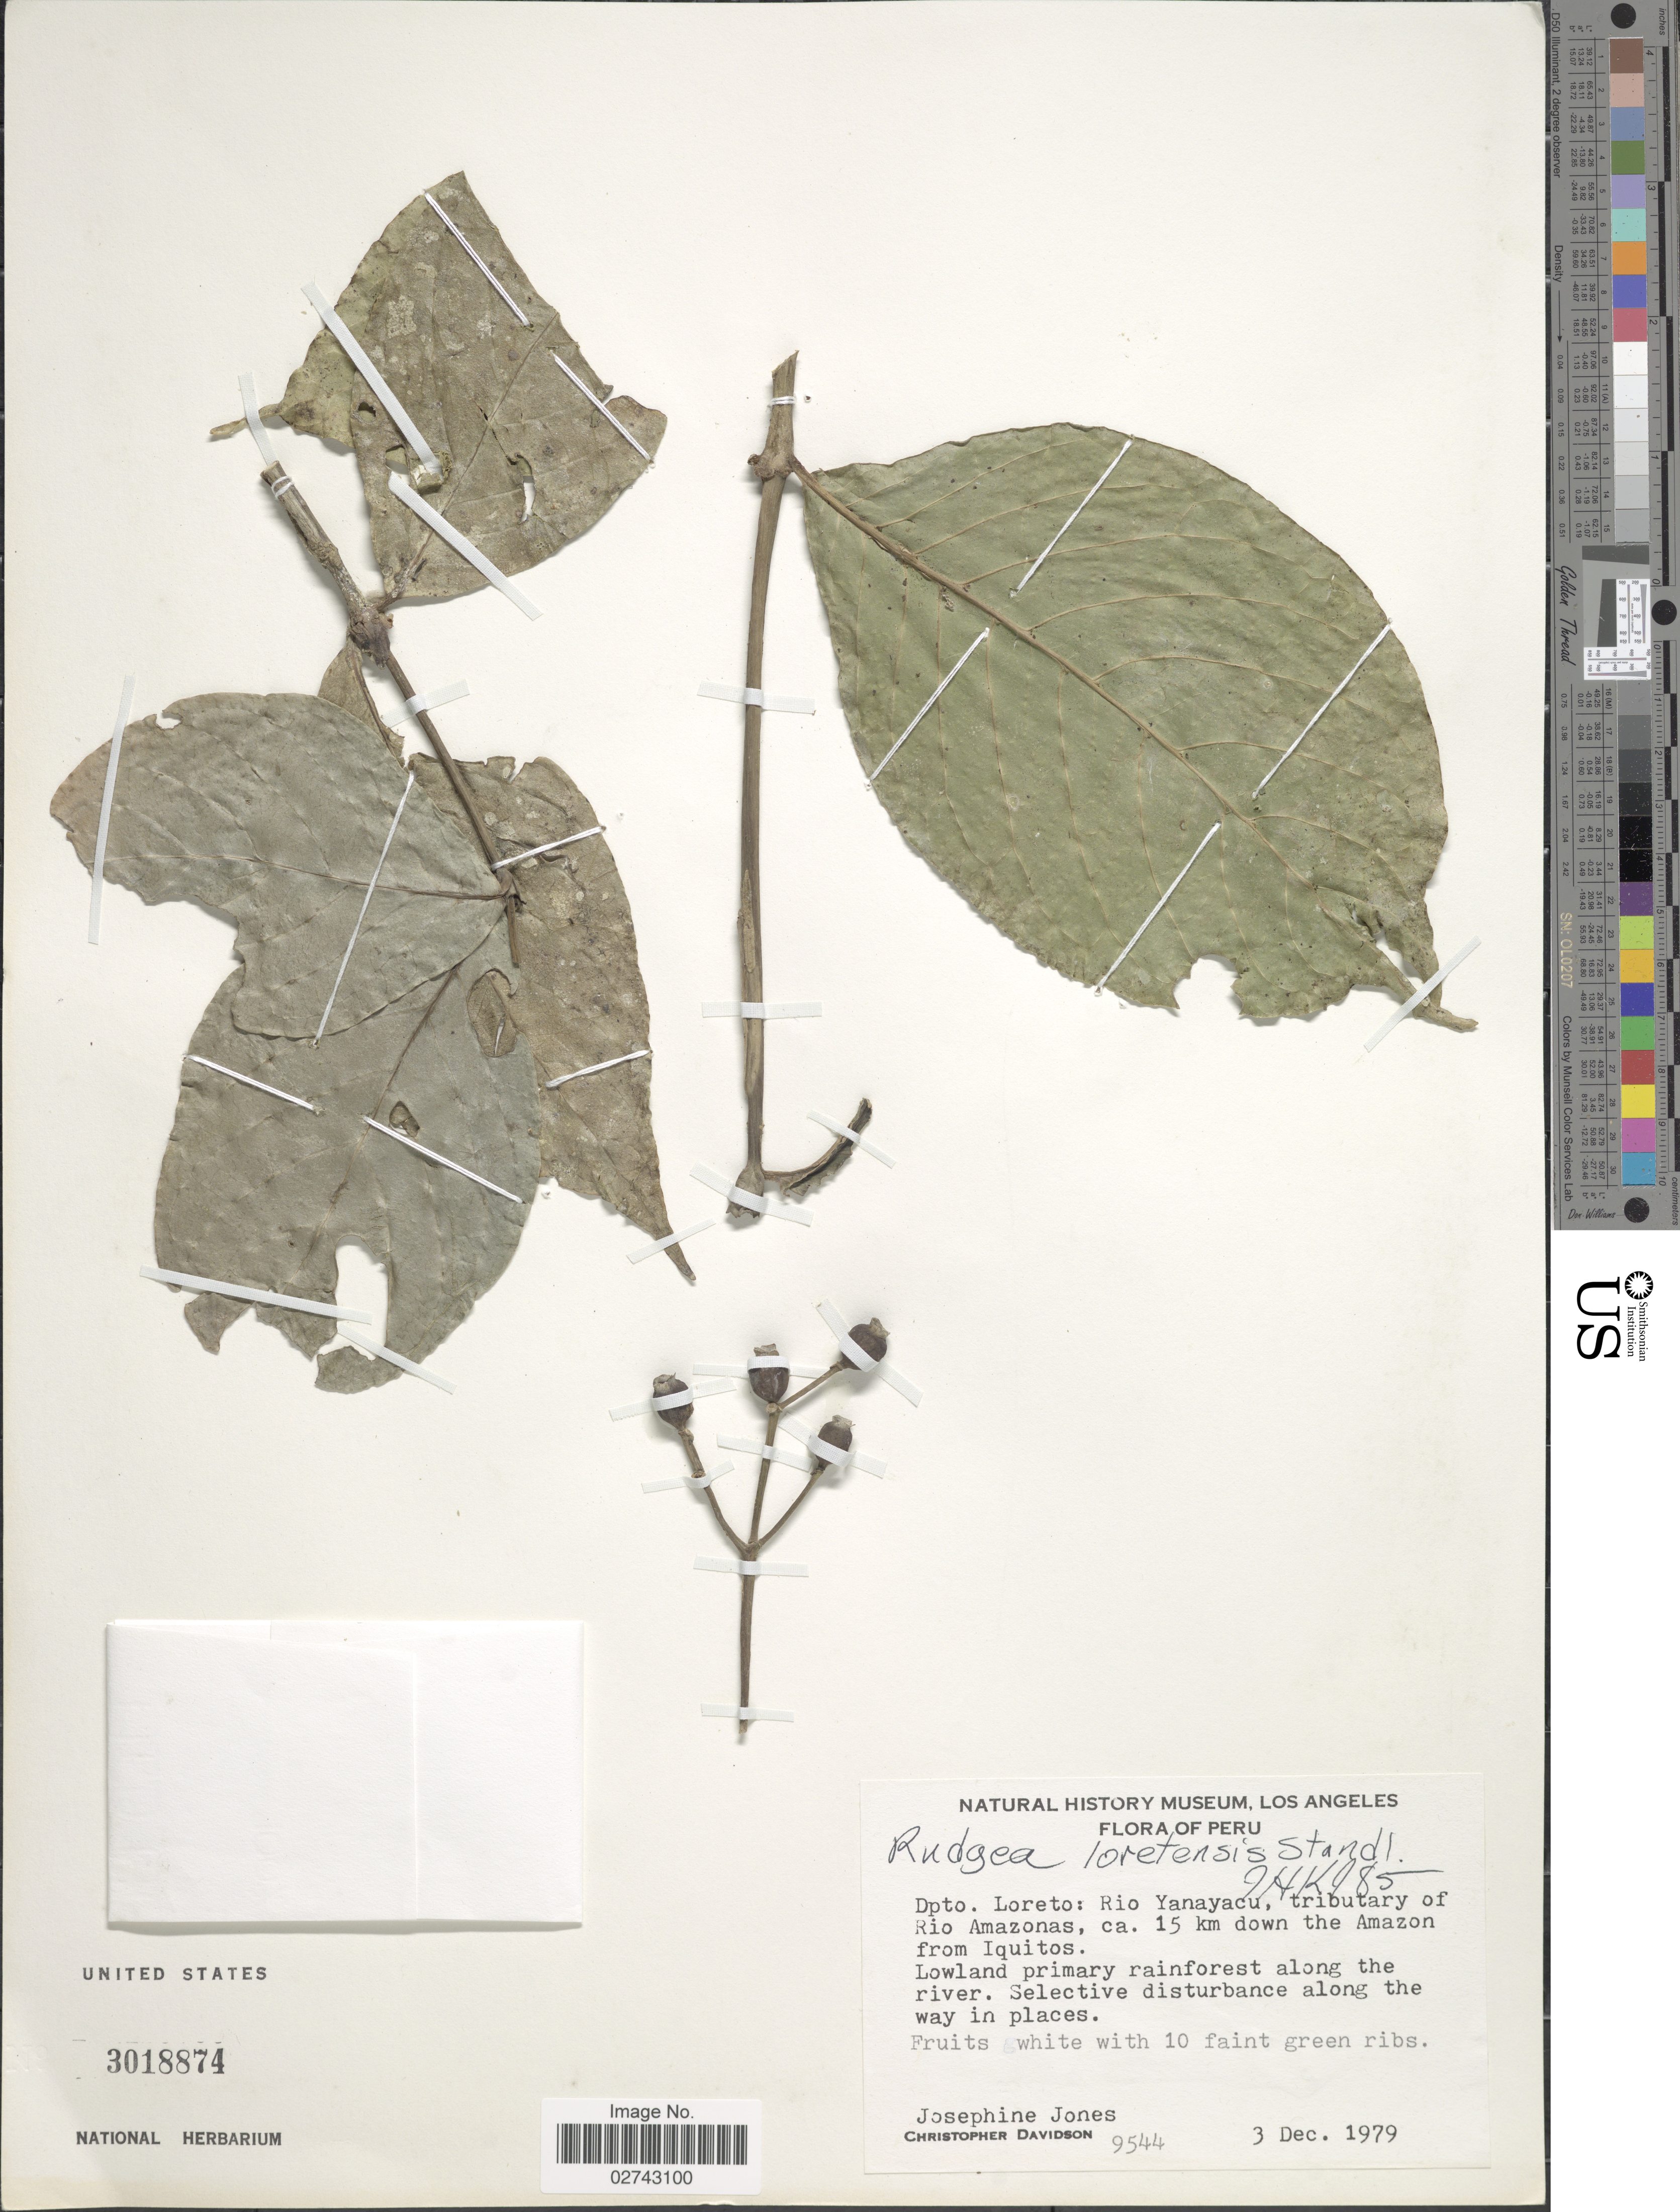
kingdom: Plantae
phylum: Tracheophyta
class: Magnoliopsida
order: Gentianales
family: Rubiaceae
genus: Rudgea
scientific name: Rudgea loretensis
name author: Standl.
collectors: J. Jones & C. Davidson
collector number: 9544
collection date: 1979-12-03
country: Peru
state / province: Loreto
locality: Rio Yanayacu, tributary of Rio Amazonas, ca. 15 km down the Amazon from Iquitos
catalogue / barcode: US 3018874